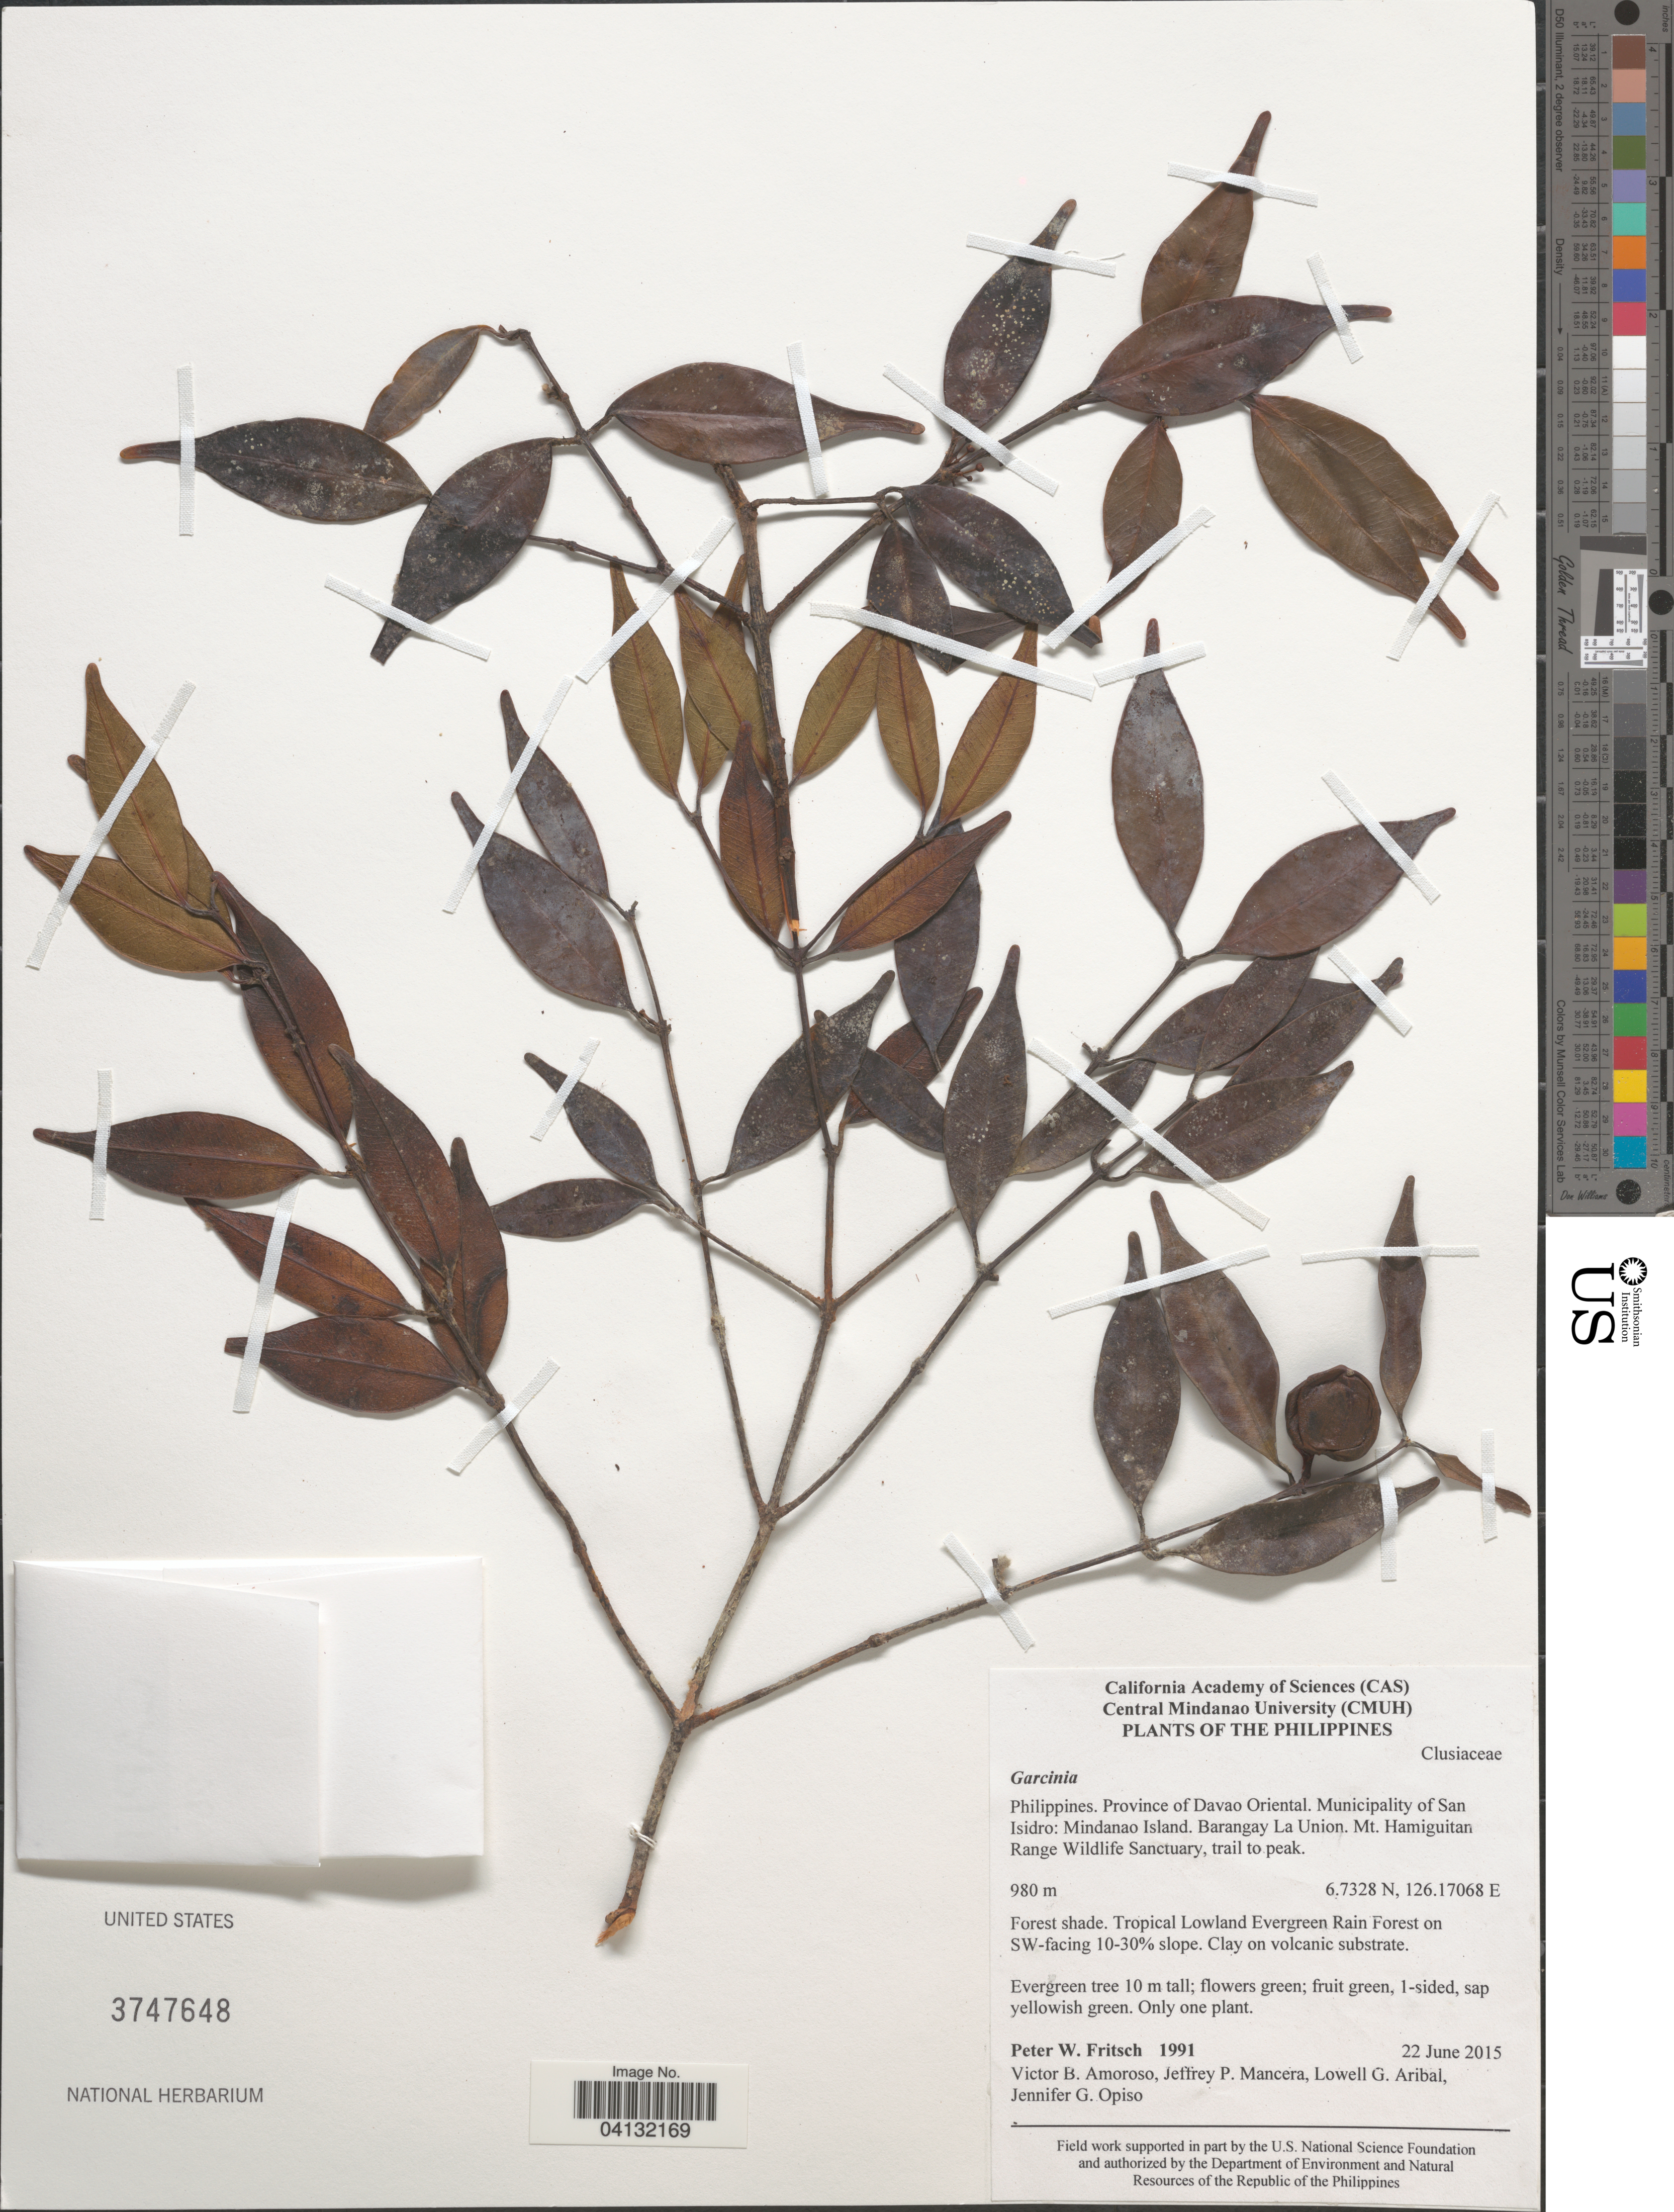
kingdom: Plantae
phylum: Tracheophyta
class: Magnoliopsida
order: Malpighiales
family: Clusiaceae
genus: Garcinia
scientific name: Garcinia sp.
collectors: P. W. Fritsch, V. Amoroso, J. Mancera, L. Aribal & J. Opiso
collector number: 1991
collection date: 2015-06-22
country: Philippines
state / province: Davao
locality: Province of Davao Oriental. Municipality of San Isidro: Mindanao Island. Barangay La Union. Mt. Hamiguitan Range Wildlife Sanctuary, trail to peak. Forest shade. Tropical Lowland Evergreen Rain Forest on SW-facing 10-30% slope.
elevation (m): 980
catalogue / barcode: US 3747648